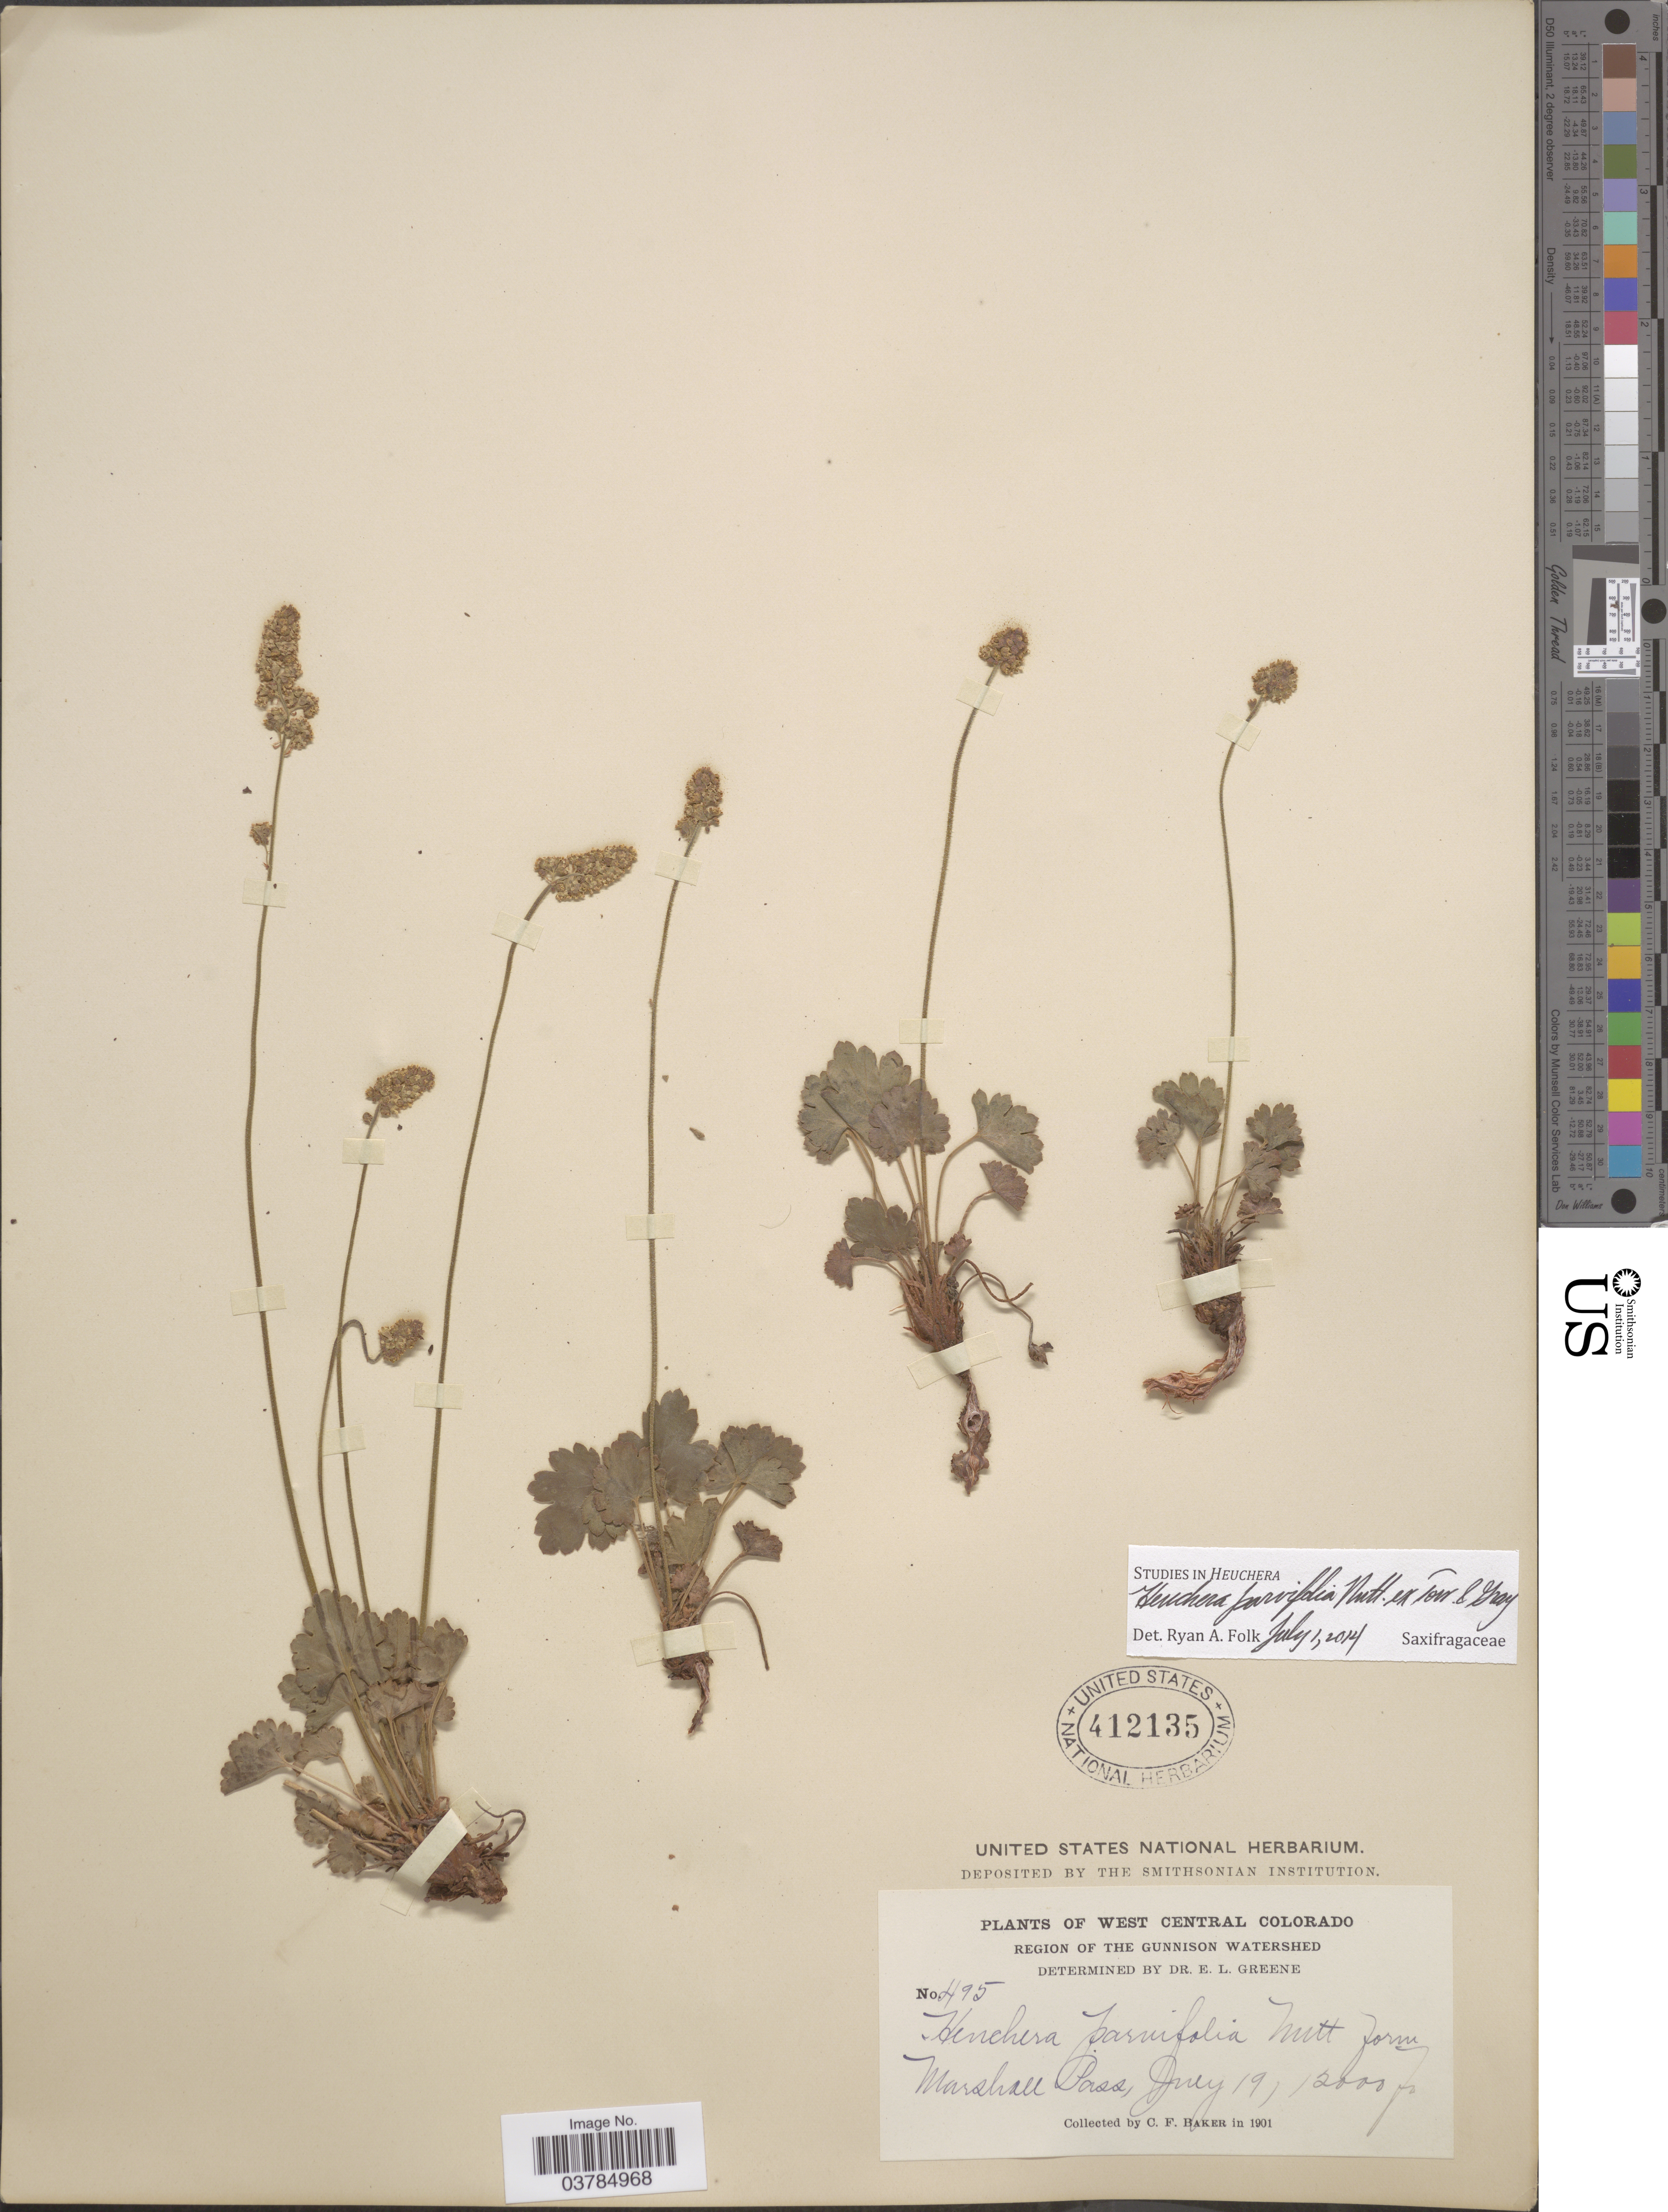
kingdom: Plantae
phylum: Tracheophyta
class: Magnoliopsida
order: Saxifragales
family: Saxifragaceae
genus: Heuchera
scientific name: Heuchera parvifolia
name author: Nutt.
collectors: C. F. Baker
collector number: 495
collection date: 1901-07-19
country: United States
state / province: Colorado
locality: West Central Colorado. Region Of The Gunnison Watershed. Marshall Pass.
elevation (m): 3658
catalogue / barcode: US 412135